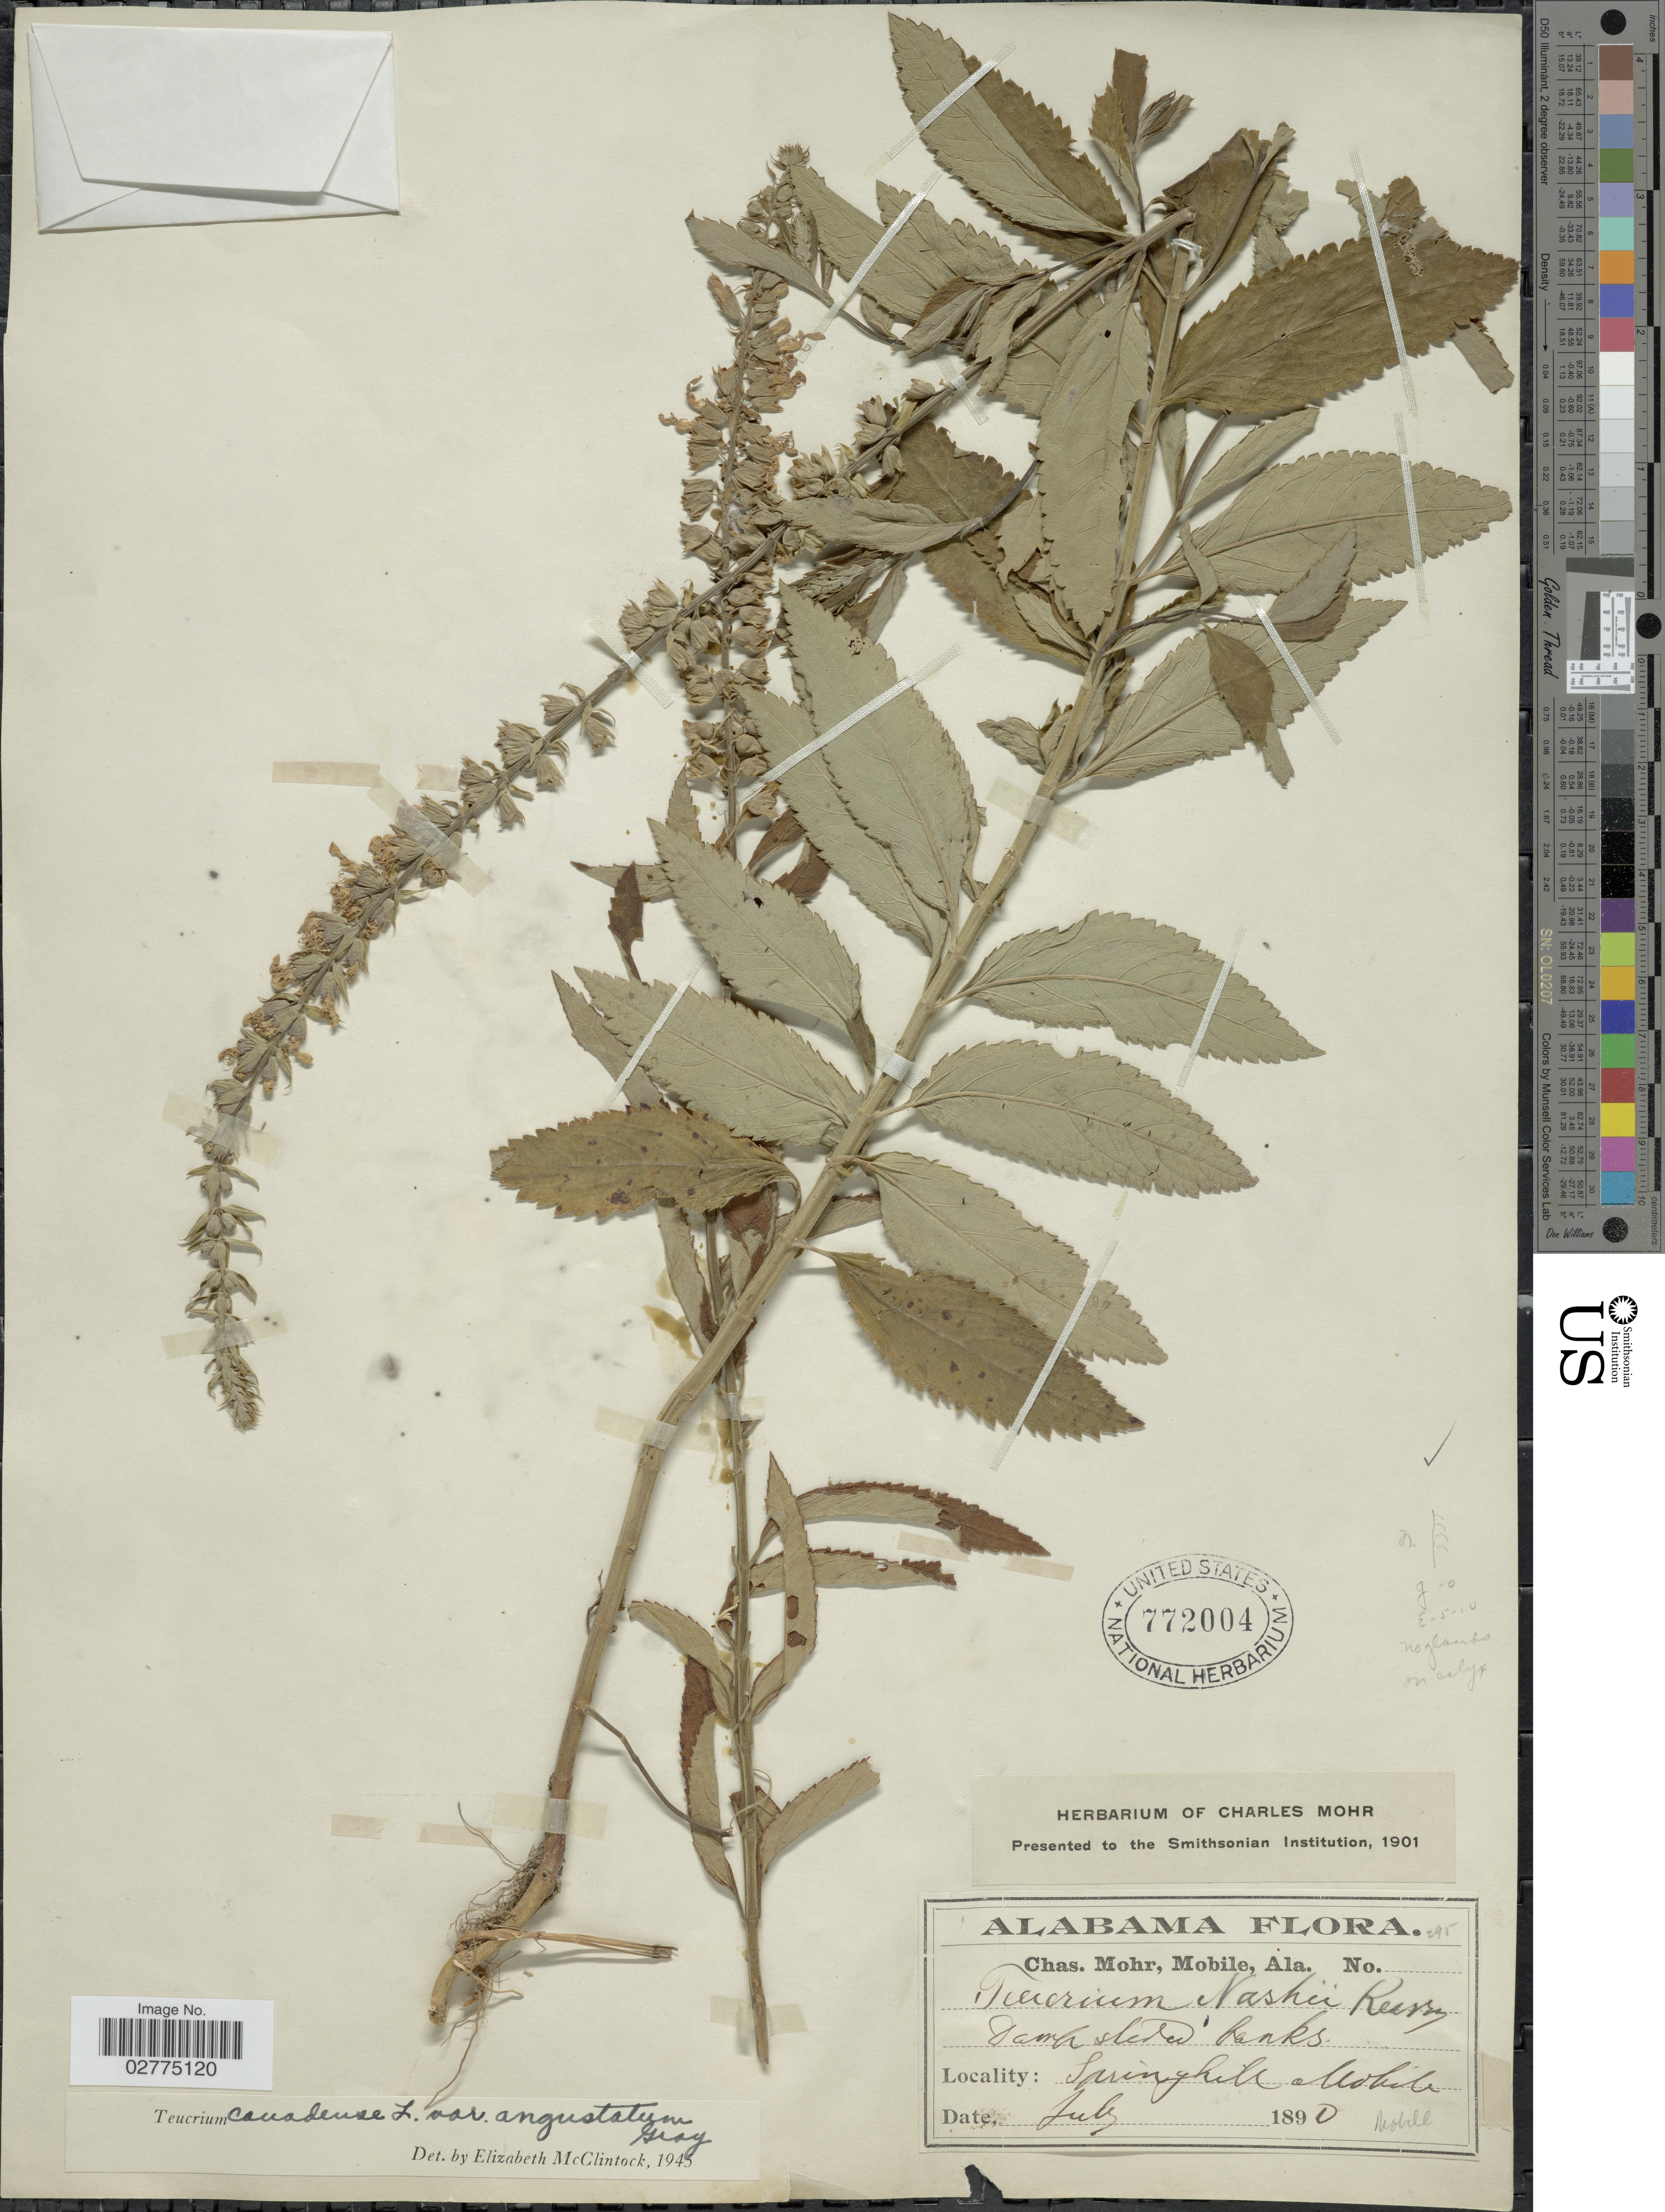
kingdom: Plantae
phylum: Tracheophyta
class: Magnoliopsida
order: Lamiales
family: Lamiaceae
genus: Teucrium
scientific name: Teucrium canadense var. angustatum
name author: A. Gray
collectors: Mohr, C. T. (herbarium)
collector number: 295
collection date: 1890-07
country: United States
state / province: Alabama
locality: Springhill, Mobile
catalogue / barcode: US 772004